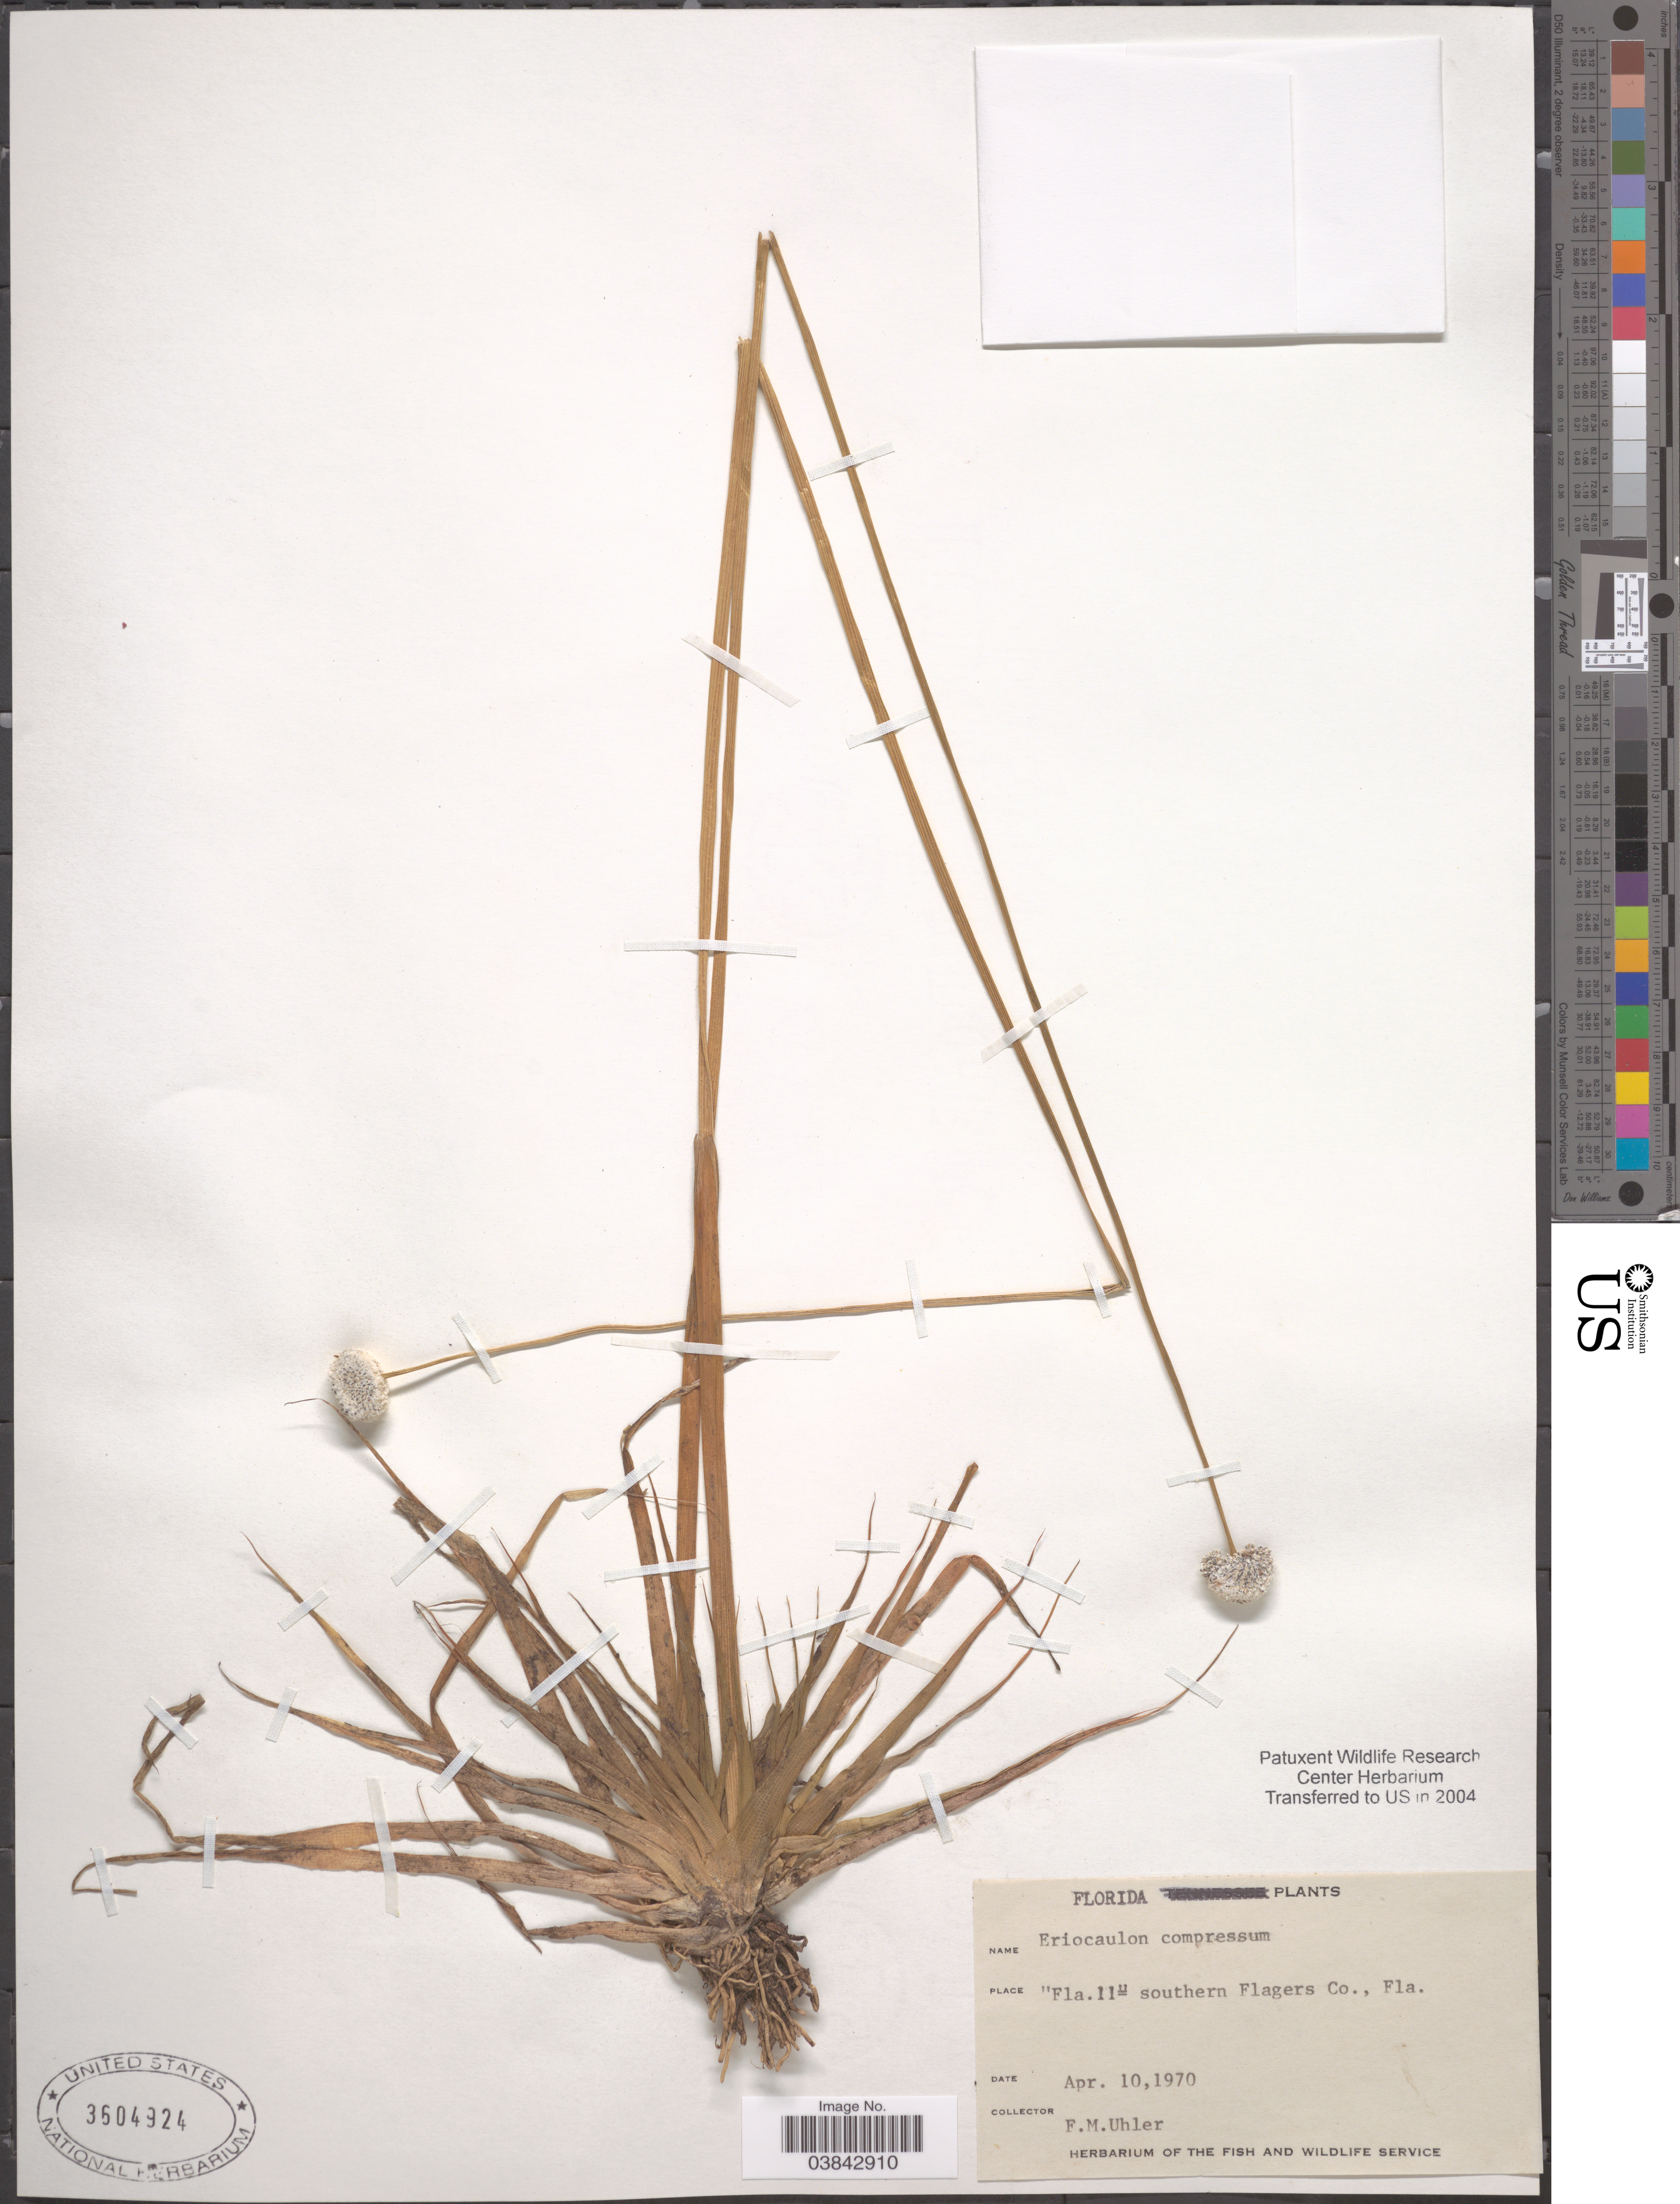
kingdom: Plantae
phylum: Tracheophyta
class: Liliopsida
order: Poales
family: Eriocaulaceae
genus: Eriocaulon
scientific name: Eriocaulon compressum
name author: Lam.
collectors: F. M. Uhler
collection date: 1970-04-10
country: United States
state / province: Florida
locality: Fla.11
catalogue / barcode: US 3604924